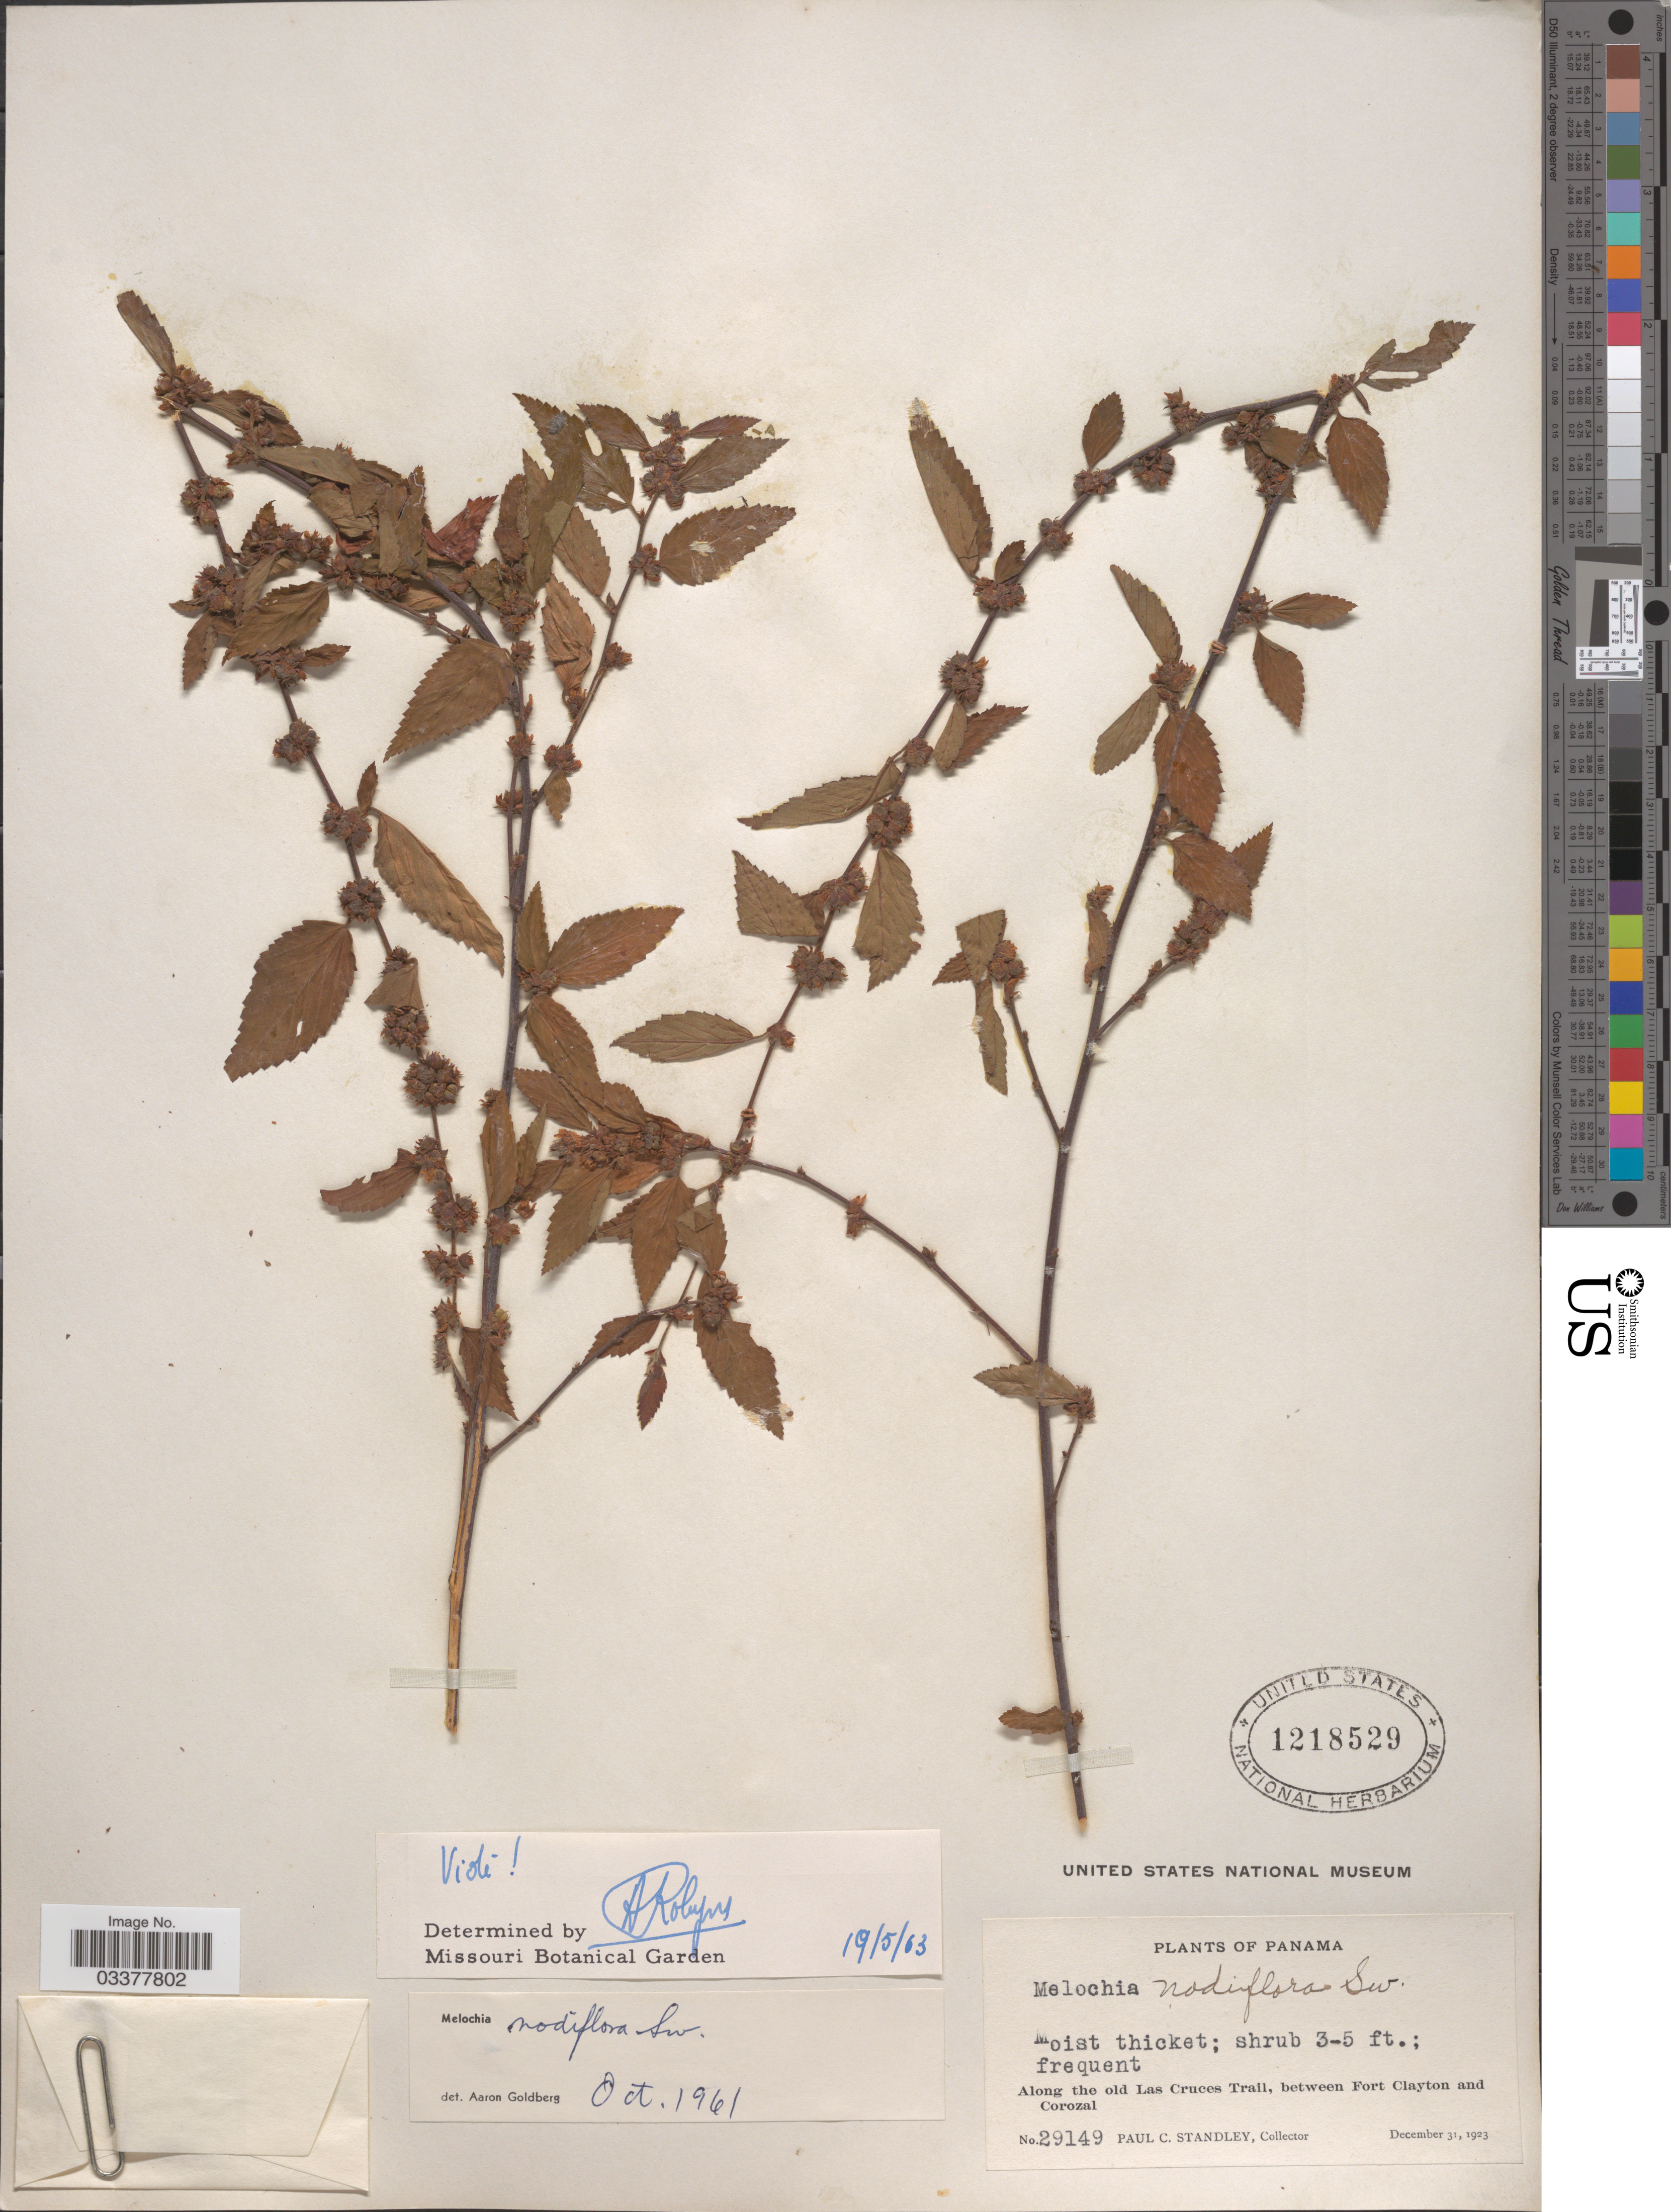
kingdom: Plantae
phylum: Tracheophyta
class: Magnoliopsida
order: Malvales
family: Malvaceae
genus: Melochia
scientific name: Melochia nodiflora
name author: Sw.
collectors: P. C. Standley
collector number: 29149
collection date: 1923-12-31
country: Panama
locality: Along the old Las Cruces Trail, between Fort Clayton and Corozal.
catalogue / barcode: US 1218529